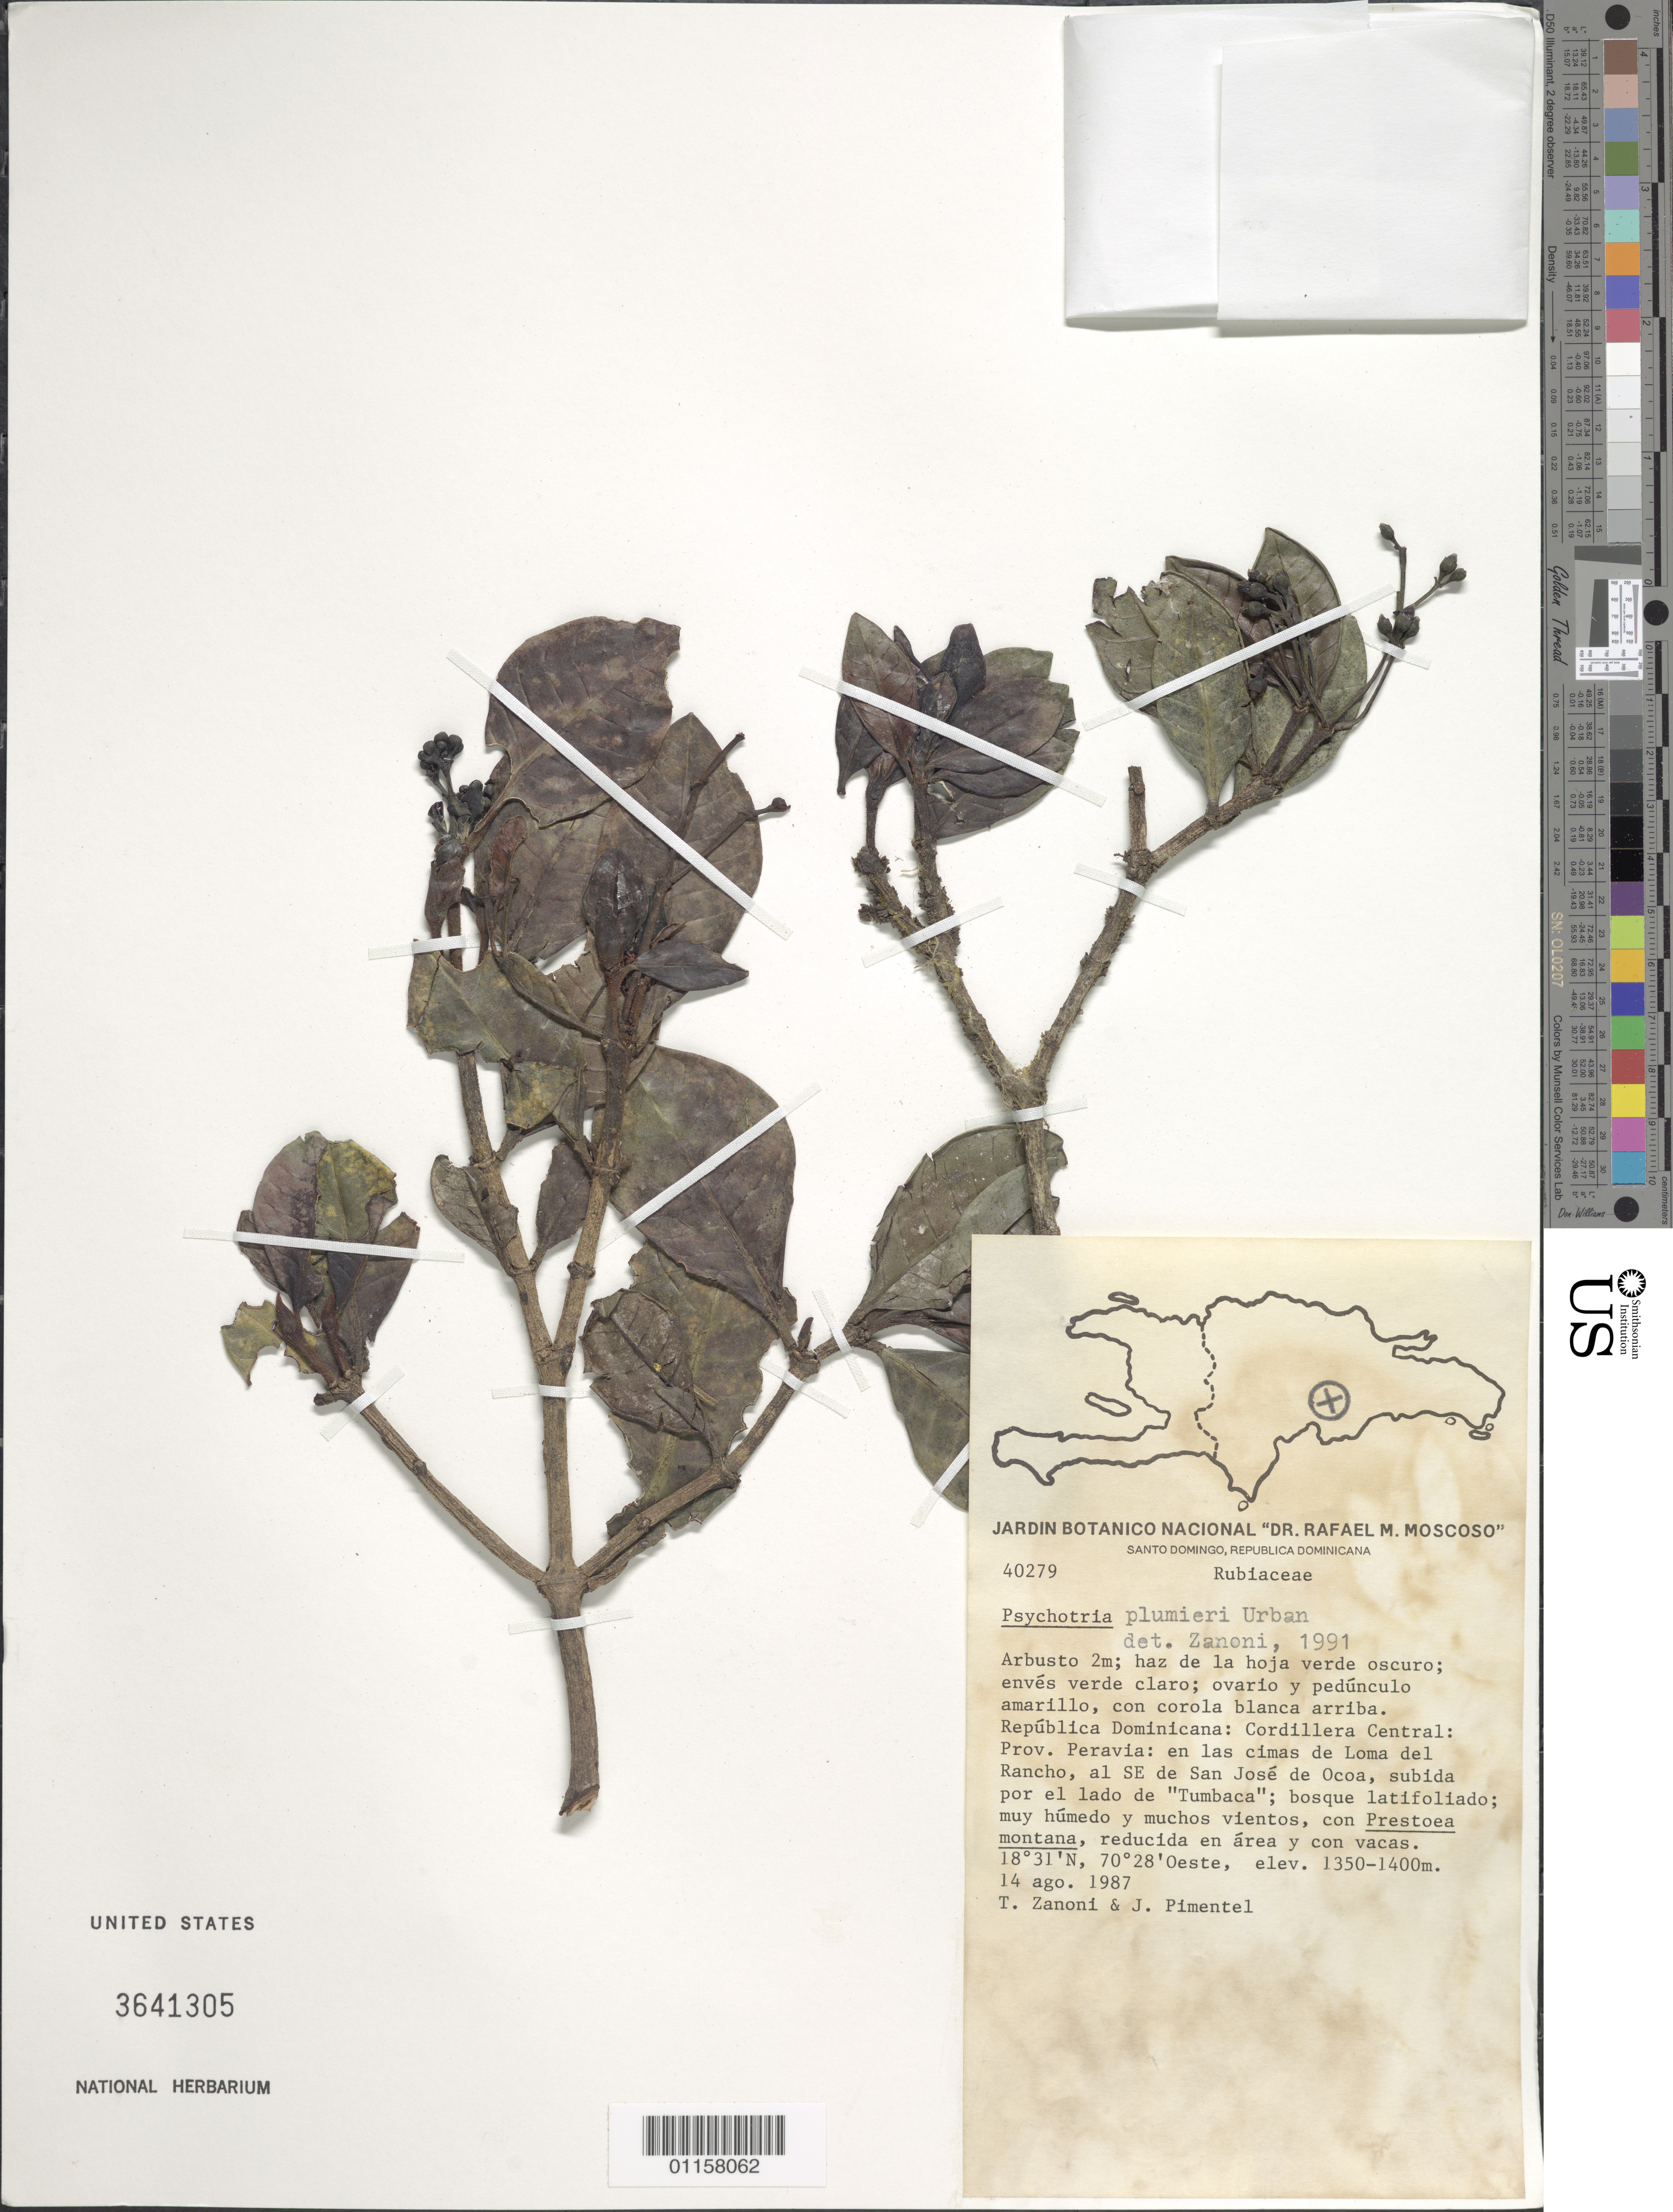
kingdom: Plantae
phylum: Tracheophyta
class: Magnoliopsida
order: Gentianales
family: Rubiaceae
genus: Psychotria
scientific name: Psychotria plumieri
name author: Urb.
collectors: T. A. Zanoni & J. Pimentel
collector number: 40279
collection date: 1987-08-14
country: Dominican Republic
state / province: Peravia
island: Hispaniola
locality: Cordillera Central; en las cimas de Loma del Rancho, al SE de San José de Ocoa, subida por el lado de "Tumbaca".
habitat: Bosque latifoliado; muy húmedo y muchos vientos, con Prestoea montana, reducida en área y con vacas.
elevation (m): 1350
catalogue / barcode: US 3641305